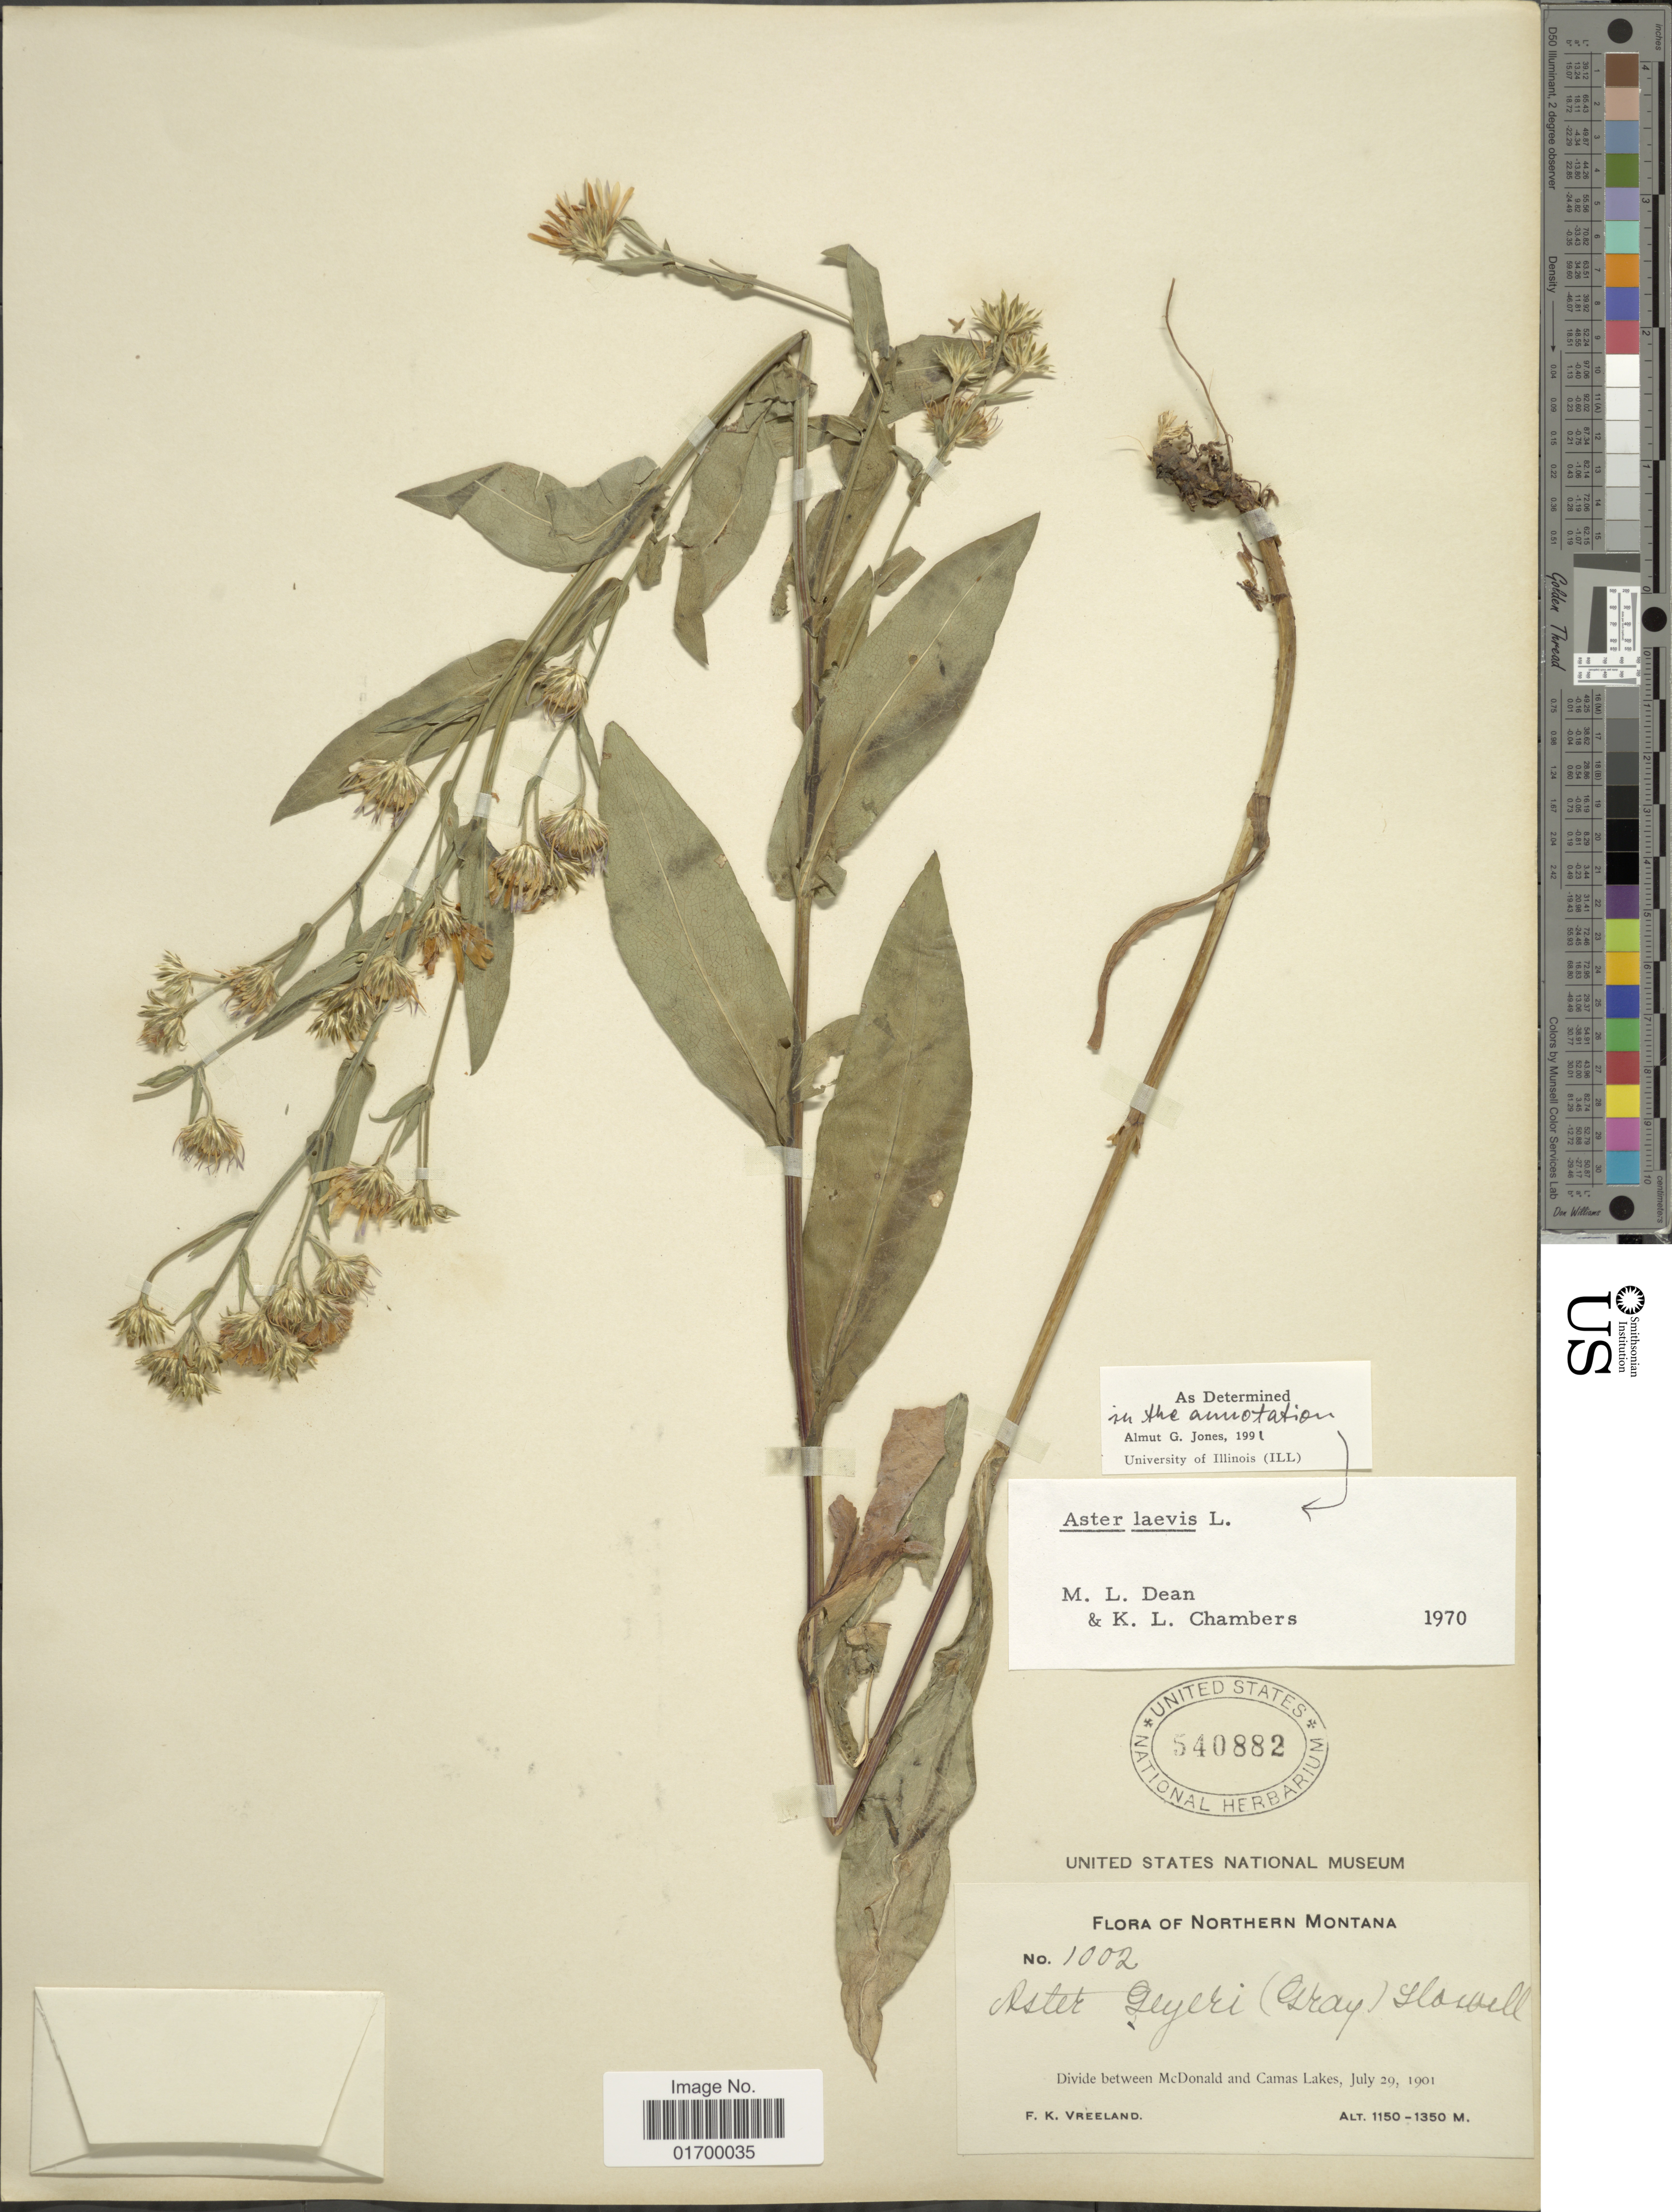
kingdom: Plantae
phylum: Tracheophyta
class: Magnoliopsida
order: Asterales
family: Asteraceae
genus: Symphyotrichum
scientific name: Symphyotrichum laeve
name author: (L.) Á. Löve & D. Löve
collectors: F. Vreeland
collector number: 1002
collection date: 1901-07-29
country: United States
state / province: Montana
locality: Northern Montana, Divide between McDonald and Camas Lakes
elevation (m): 1150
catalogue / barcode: US 540882